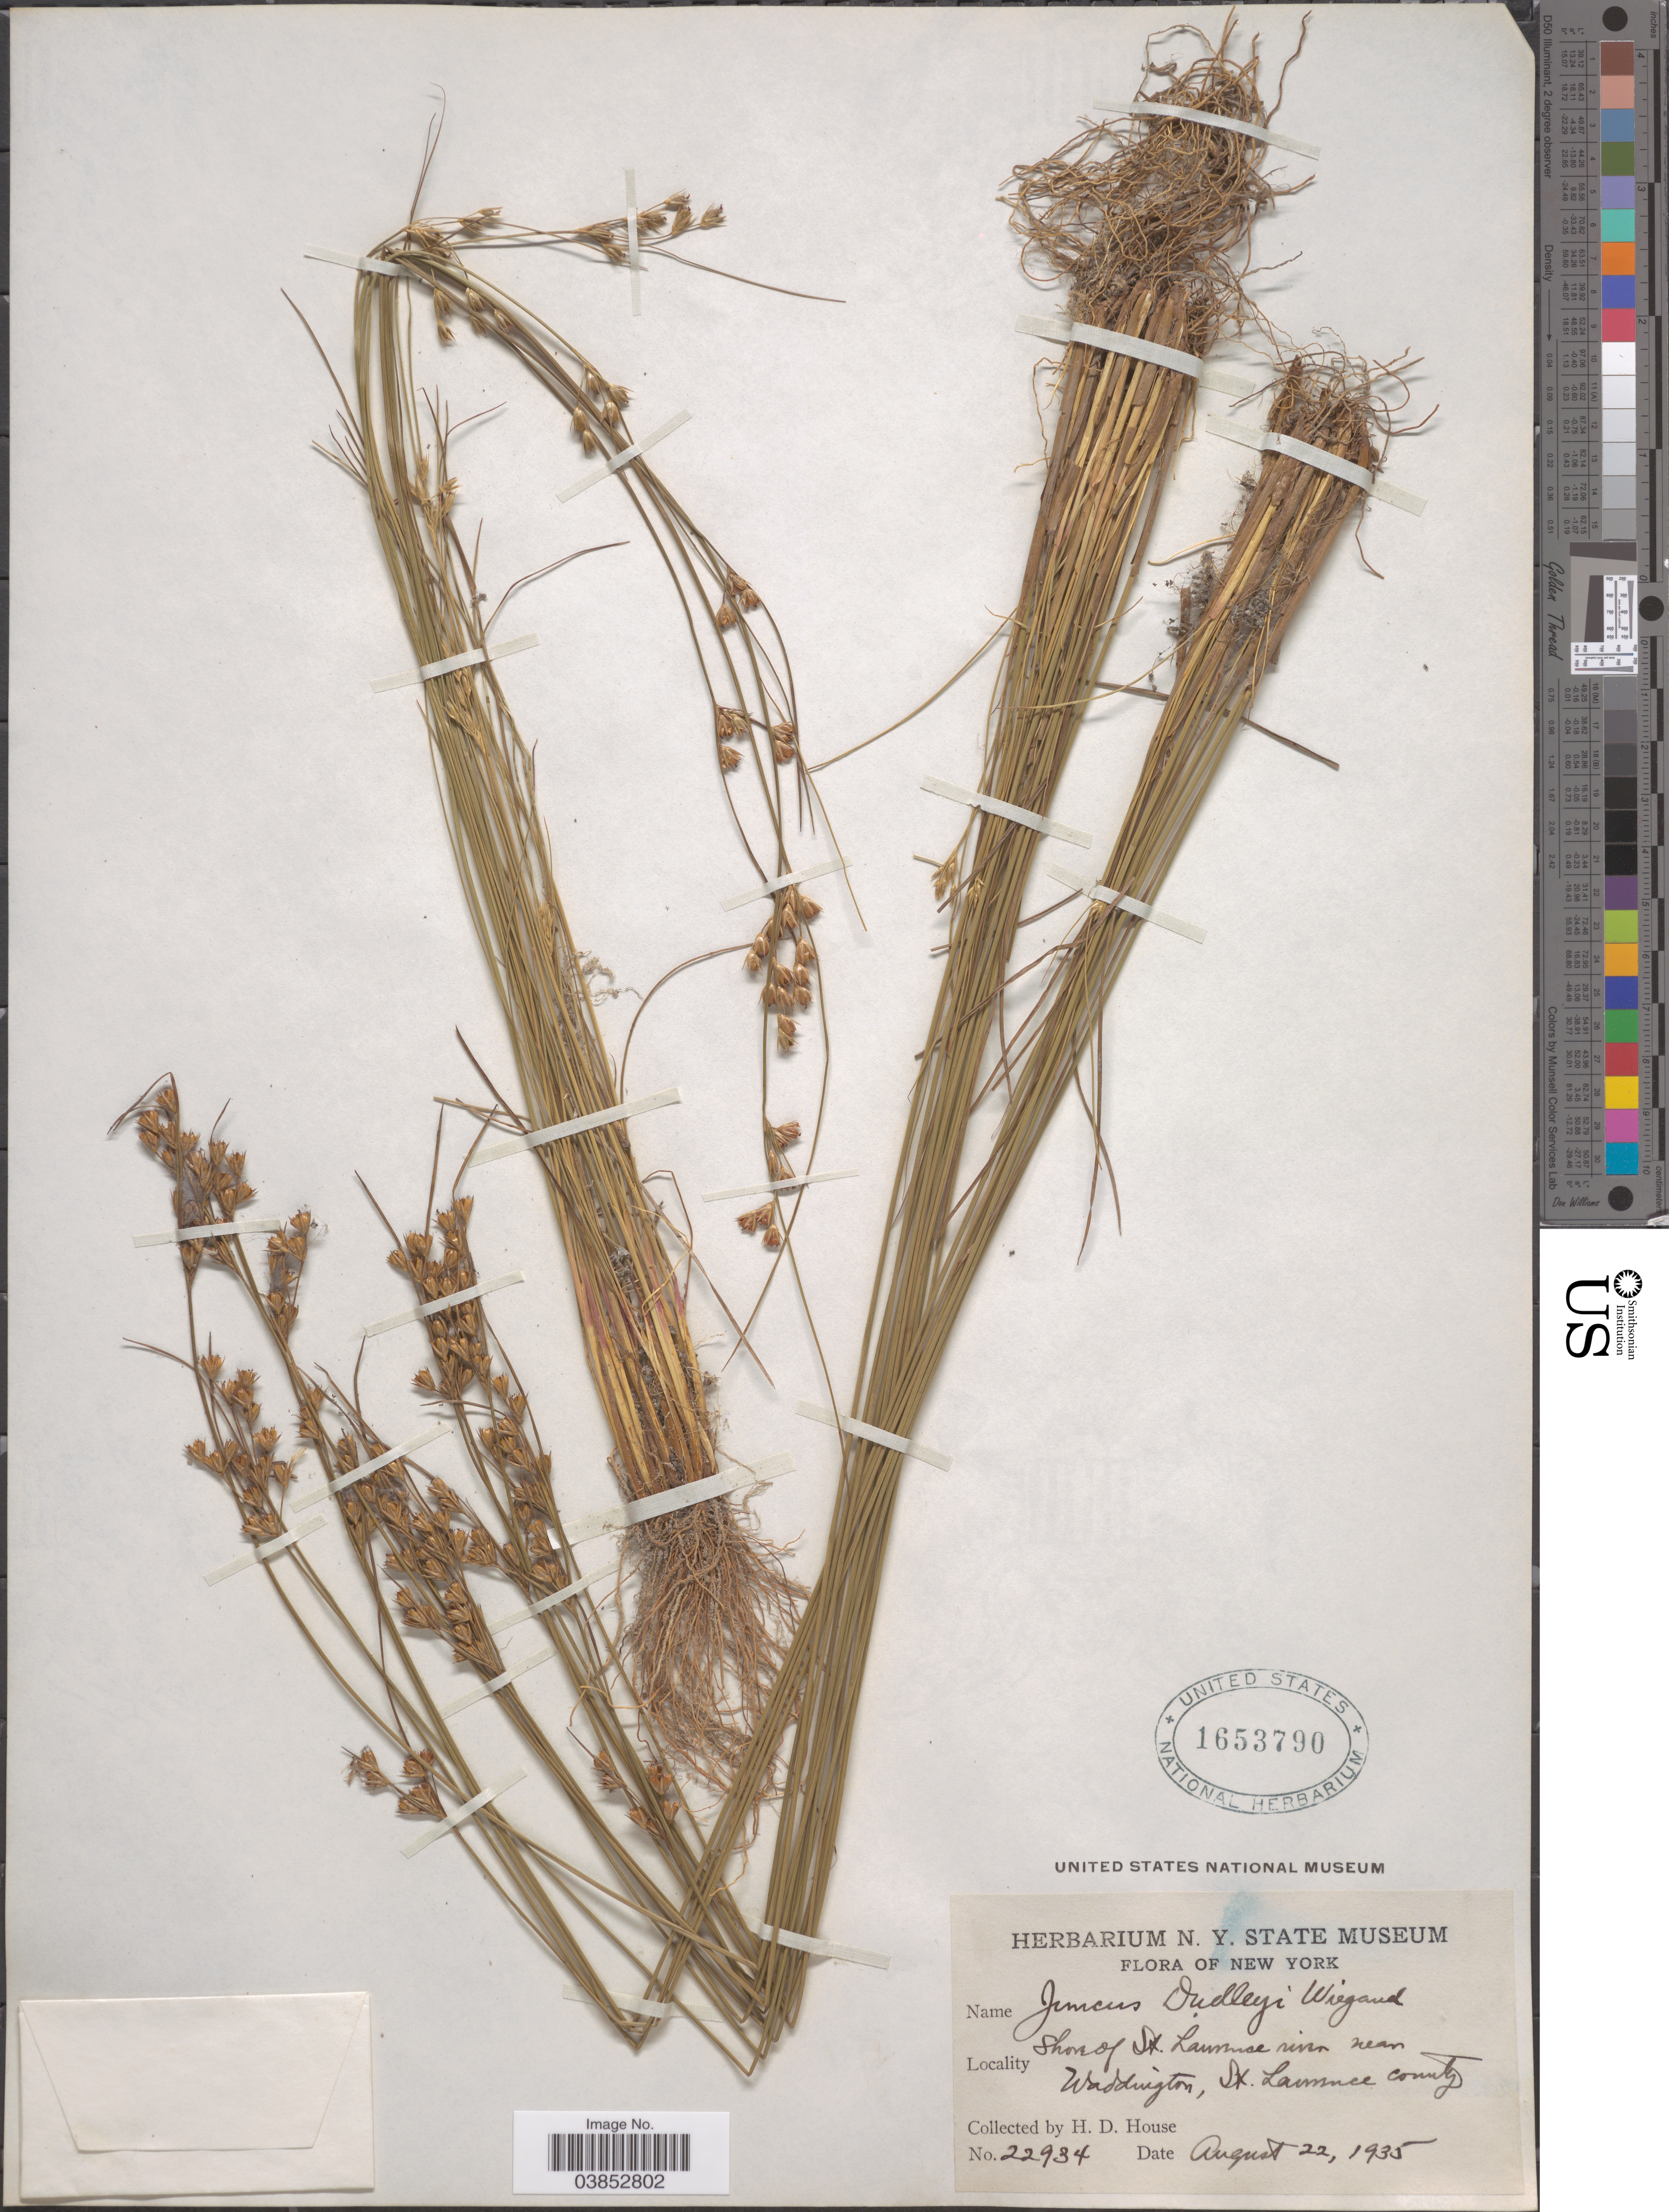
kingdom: Plantae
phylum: Tracheophyta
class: Liliopsida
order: Poales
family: Juncaceae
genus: Juncus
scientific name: Juncus dudleyi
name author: Wiegand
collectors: H. D. House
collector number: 22934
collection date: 1935-08-22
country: United States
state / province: New York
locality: Shore of St. Lawrence River near Waddington, St. Lawrence county.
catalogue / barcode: US 1653790